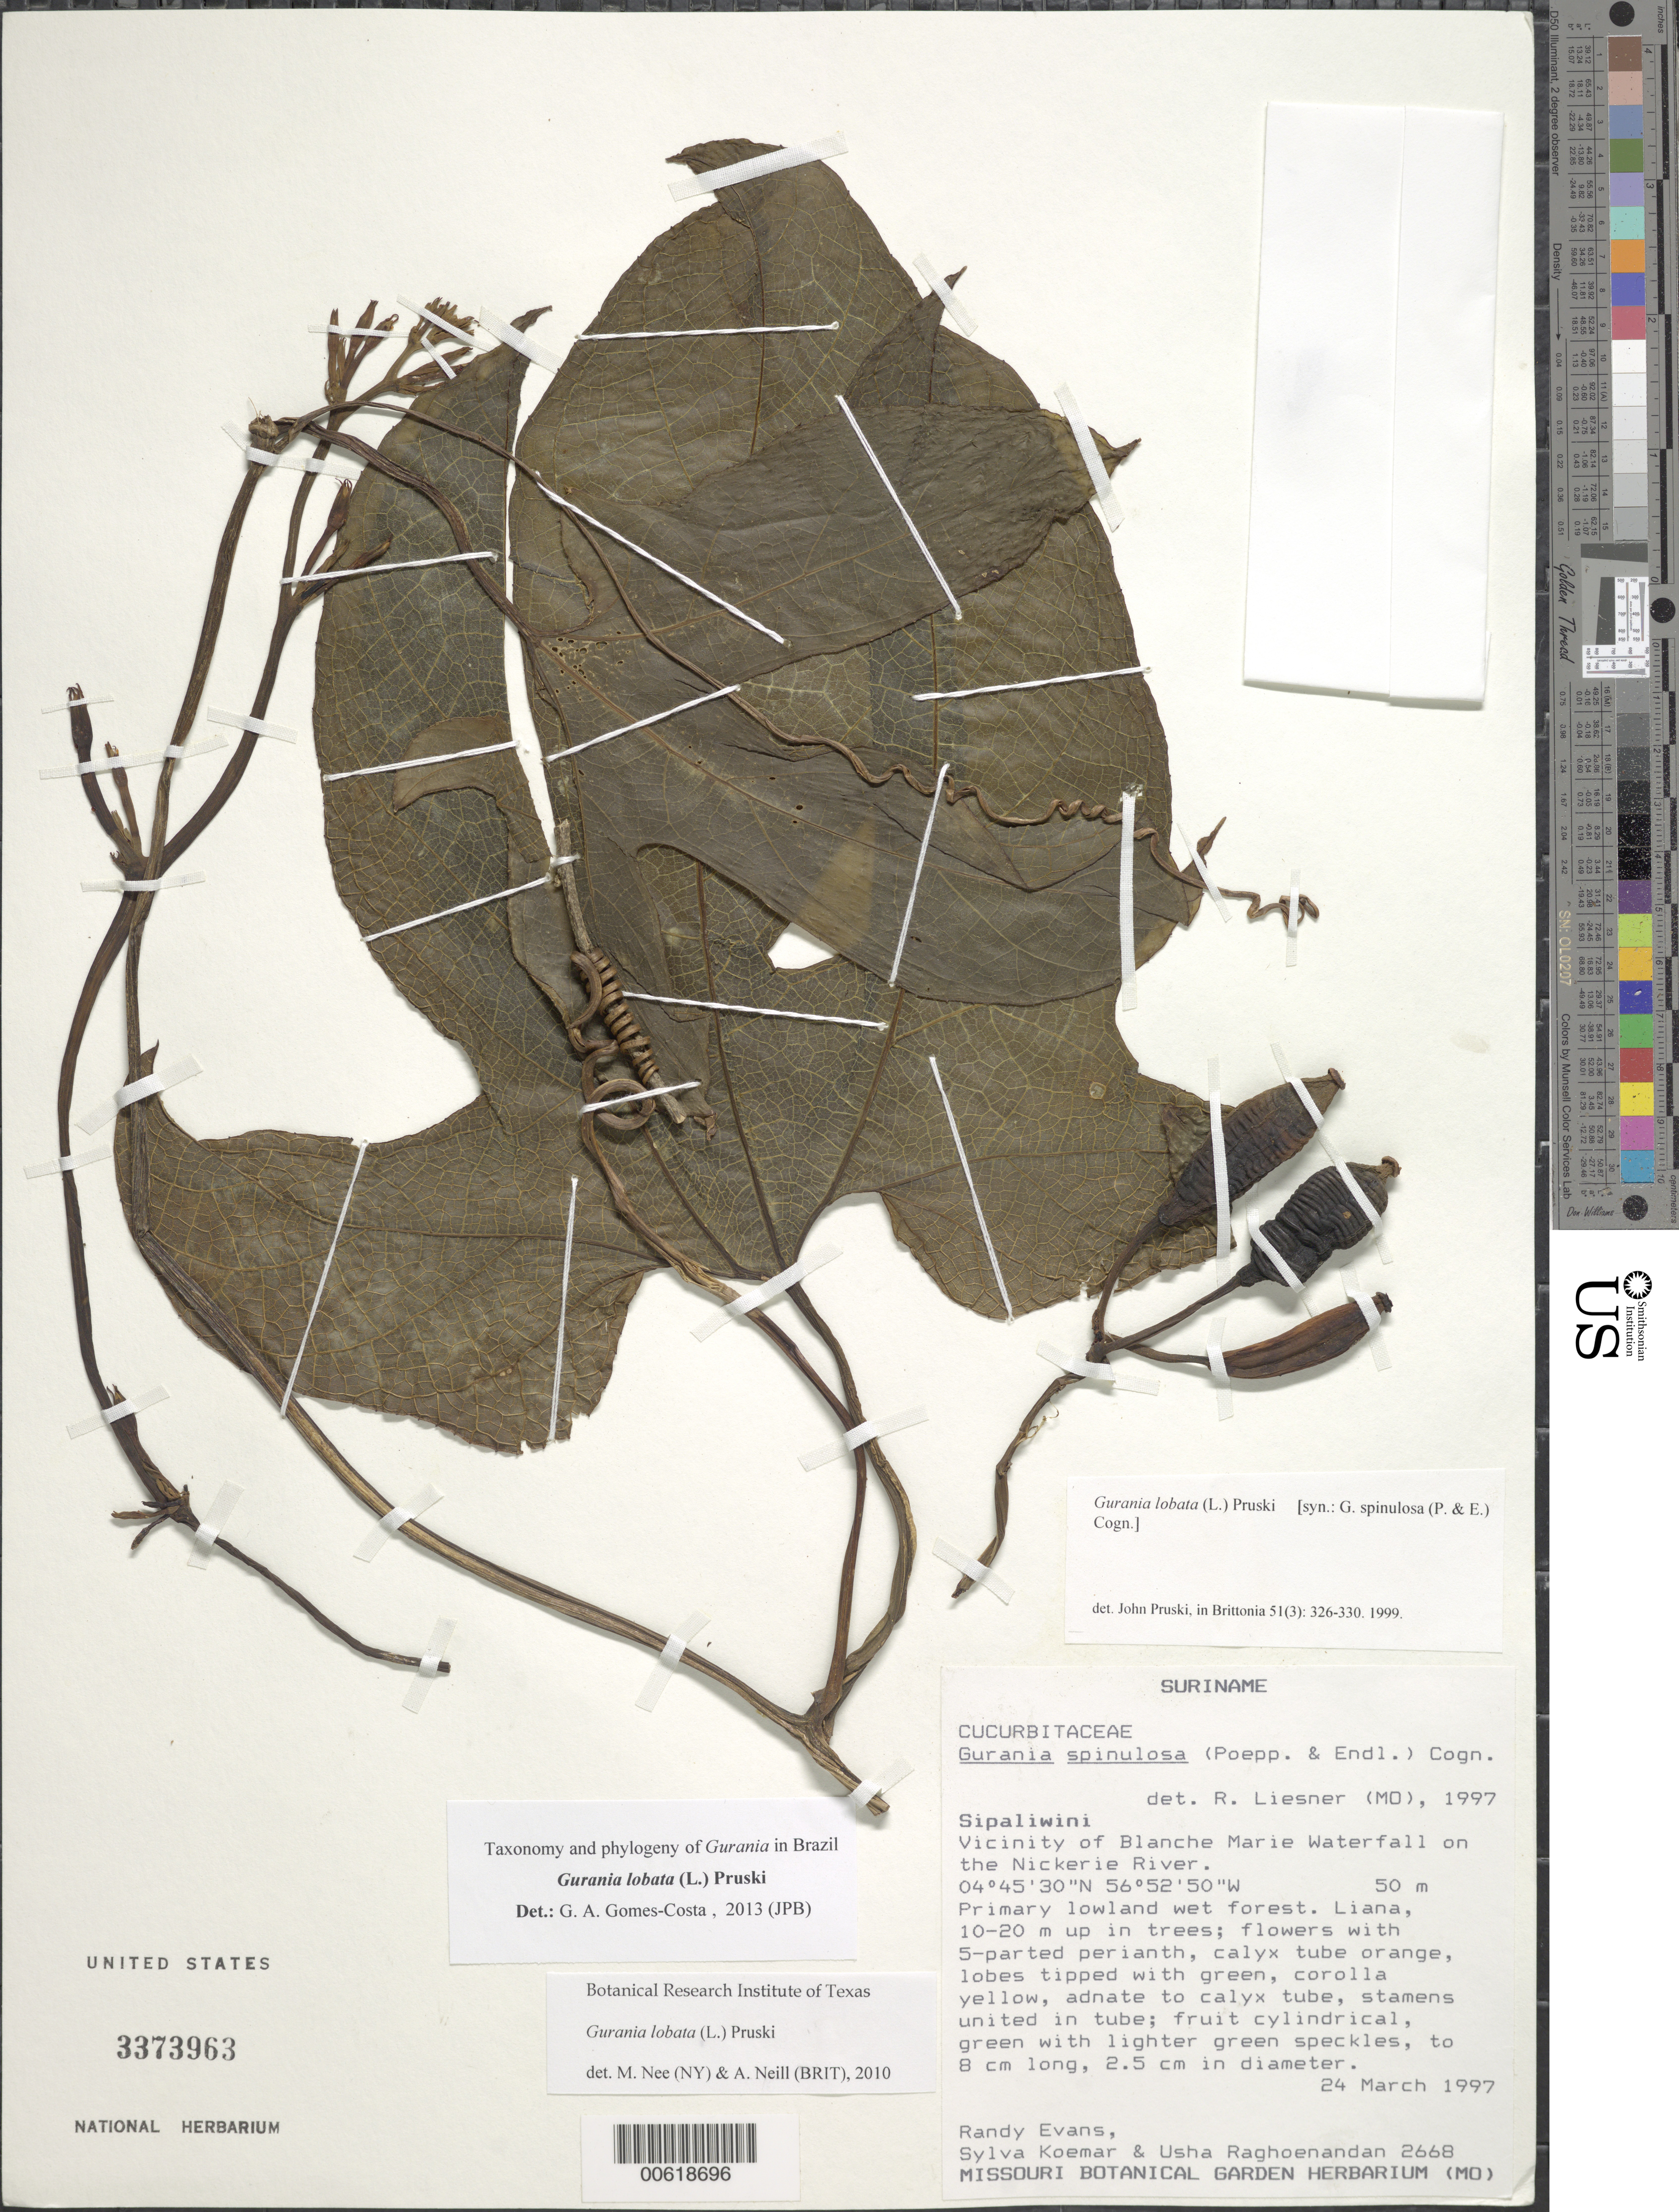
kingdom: Plantae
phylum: Tracheophyta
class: Magnoliopsida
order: Cucurbitales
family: Cucurbitaceae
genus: Gurania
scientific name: Gurania lobata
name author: (L.) Pruski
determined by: Gomes-Costa, G. A.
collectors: R. Evans, S. Koemar & U. Raghoenandan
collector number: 2668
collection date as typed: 24-Mar-97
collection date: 1997-03-24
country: Suriname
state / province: Sipaliwini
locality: Blanche Marie Waterfall, vic., on Nickerie R.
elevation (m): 50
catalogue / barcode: US 3373963